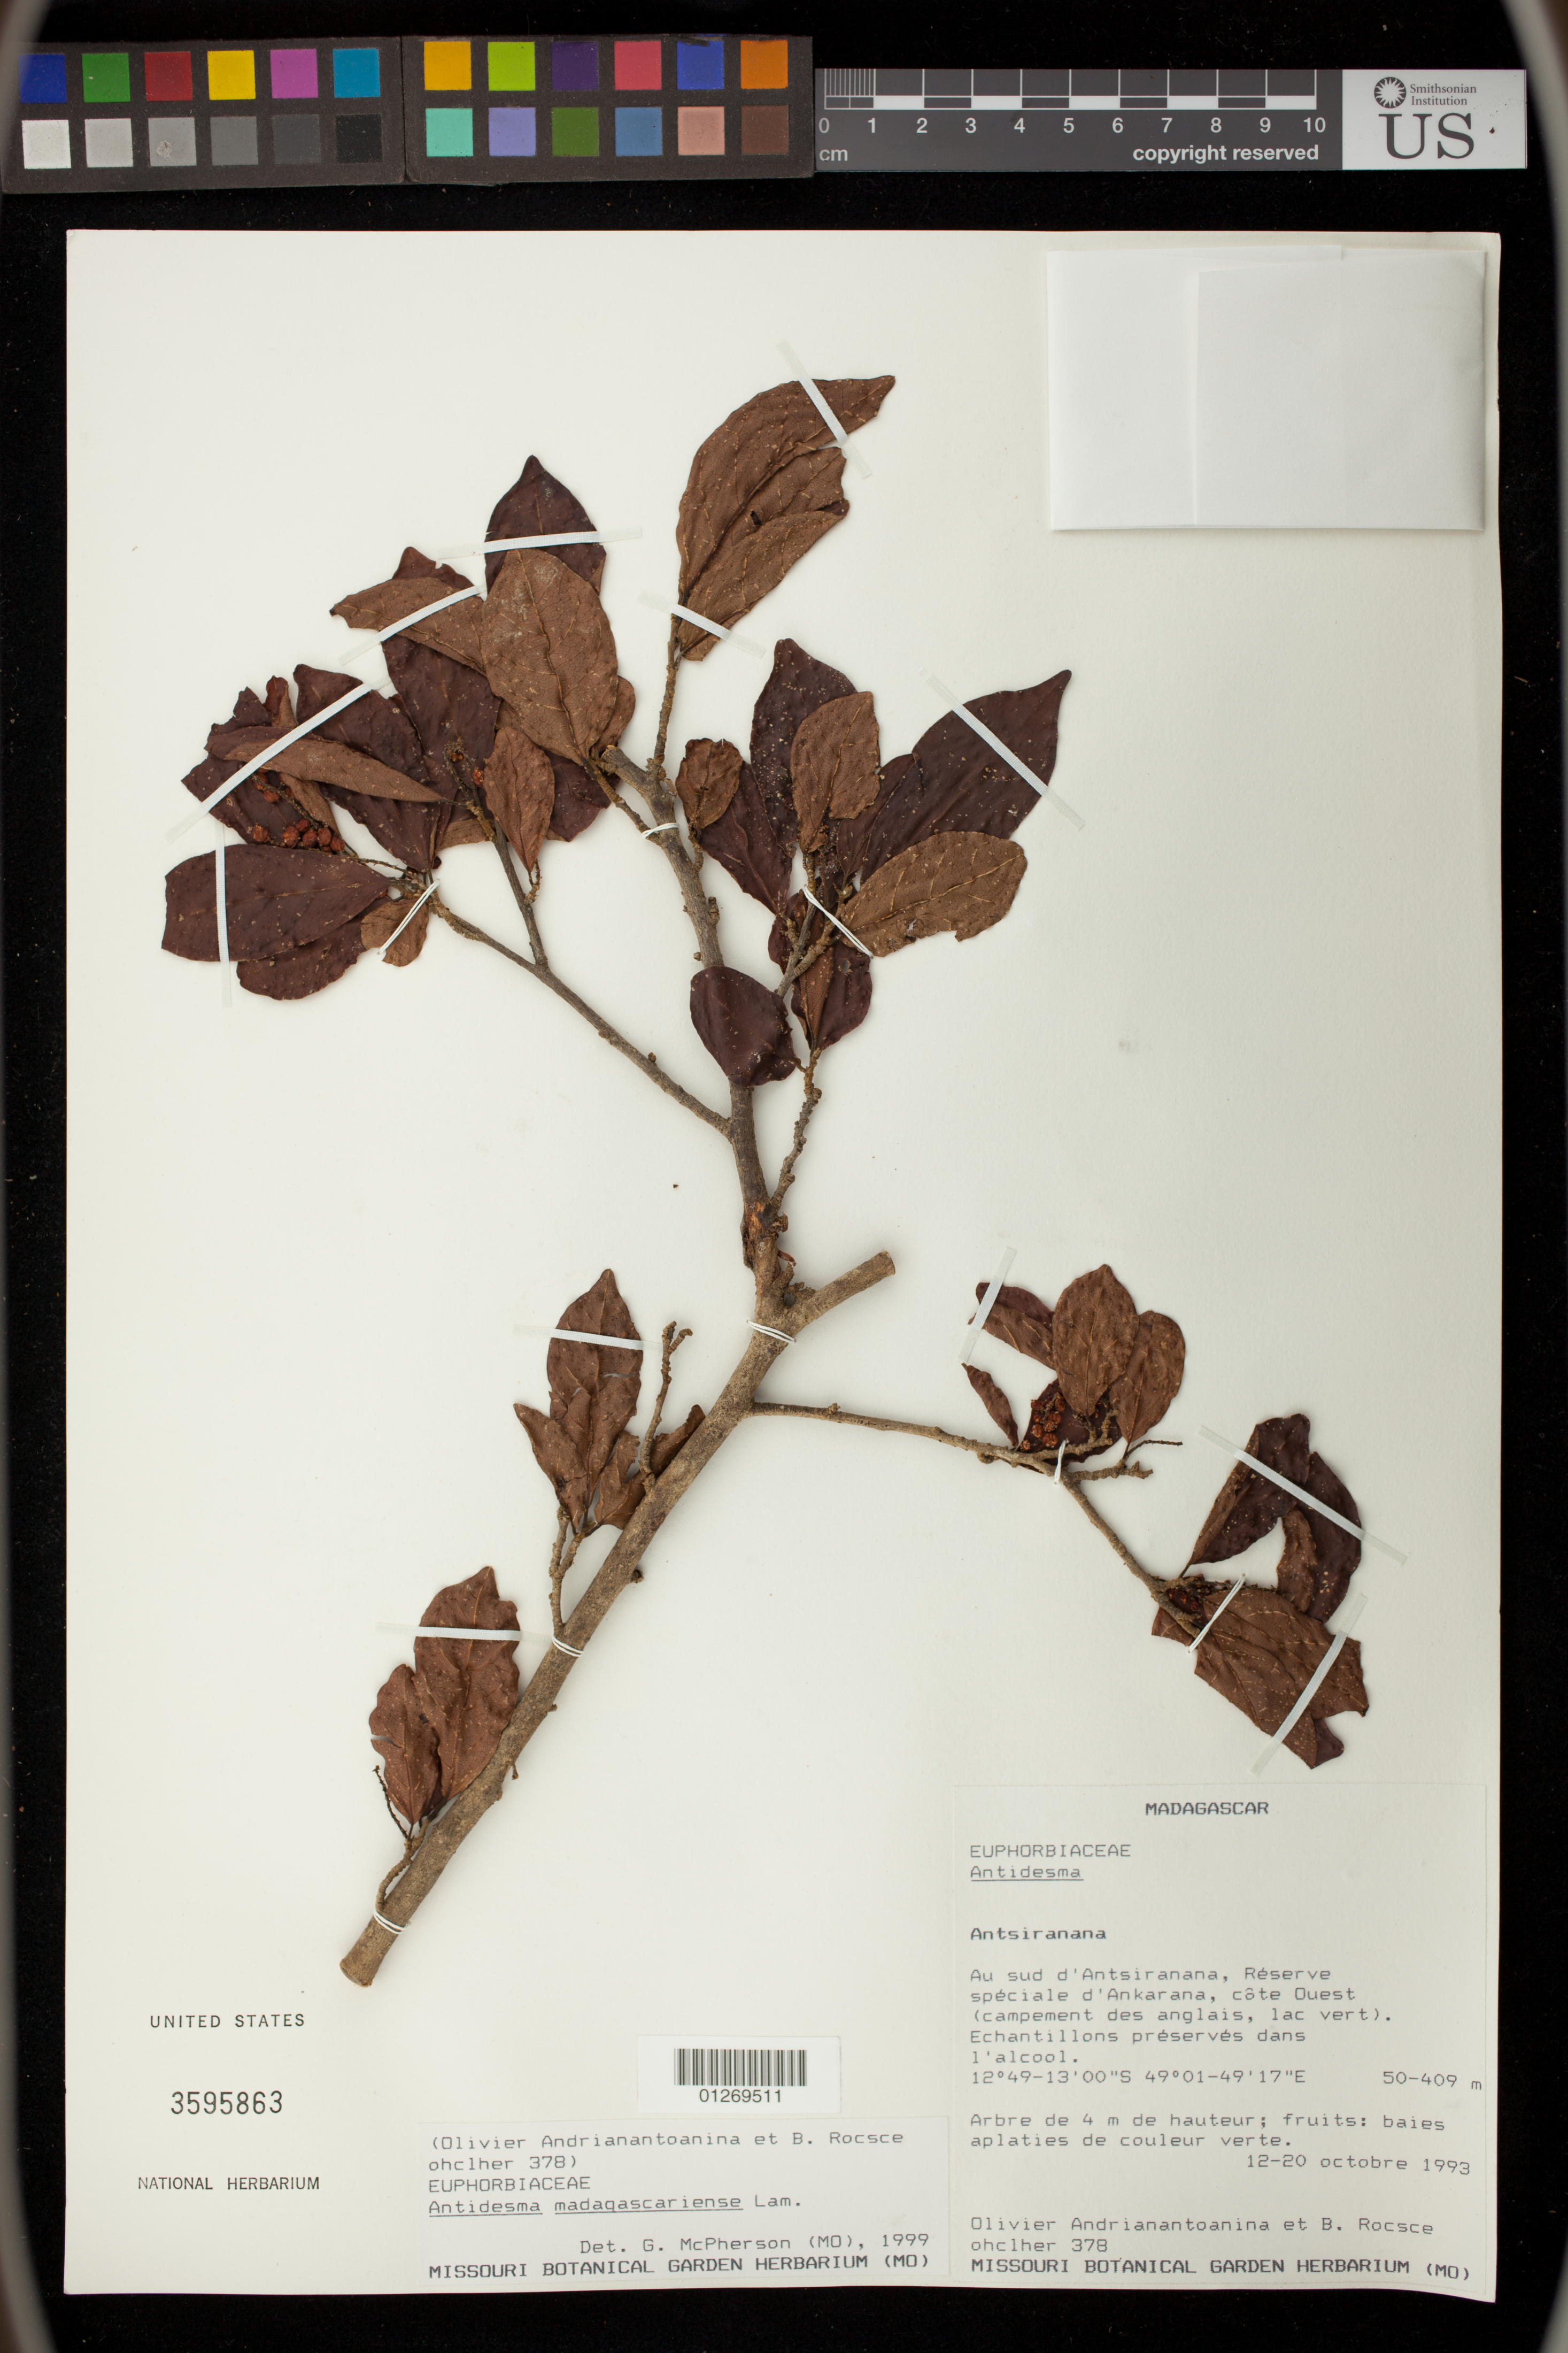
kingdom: Plantae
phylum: Tracheophyta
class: Magnoliopsida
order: Malpighiales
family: Phyllanthaceae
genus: Antidesma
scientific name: Antidesma madagascariense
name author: Lam.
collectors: O. Andrianantoanina & B. Rocsceohclher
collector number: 378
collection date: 1993-10-12/1993-10-20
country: Madagascar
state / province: Diana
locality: Au sud d'Antsiranana, Reserve Speciale D'Ankarana, cote Ouest (campement des anglais, lac vert).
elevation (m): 50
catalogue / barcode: US 3595863